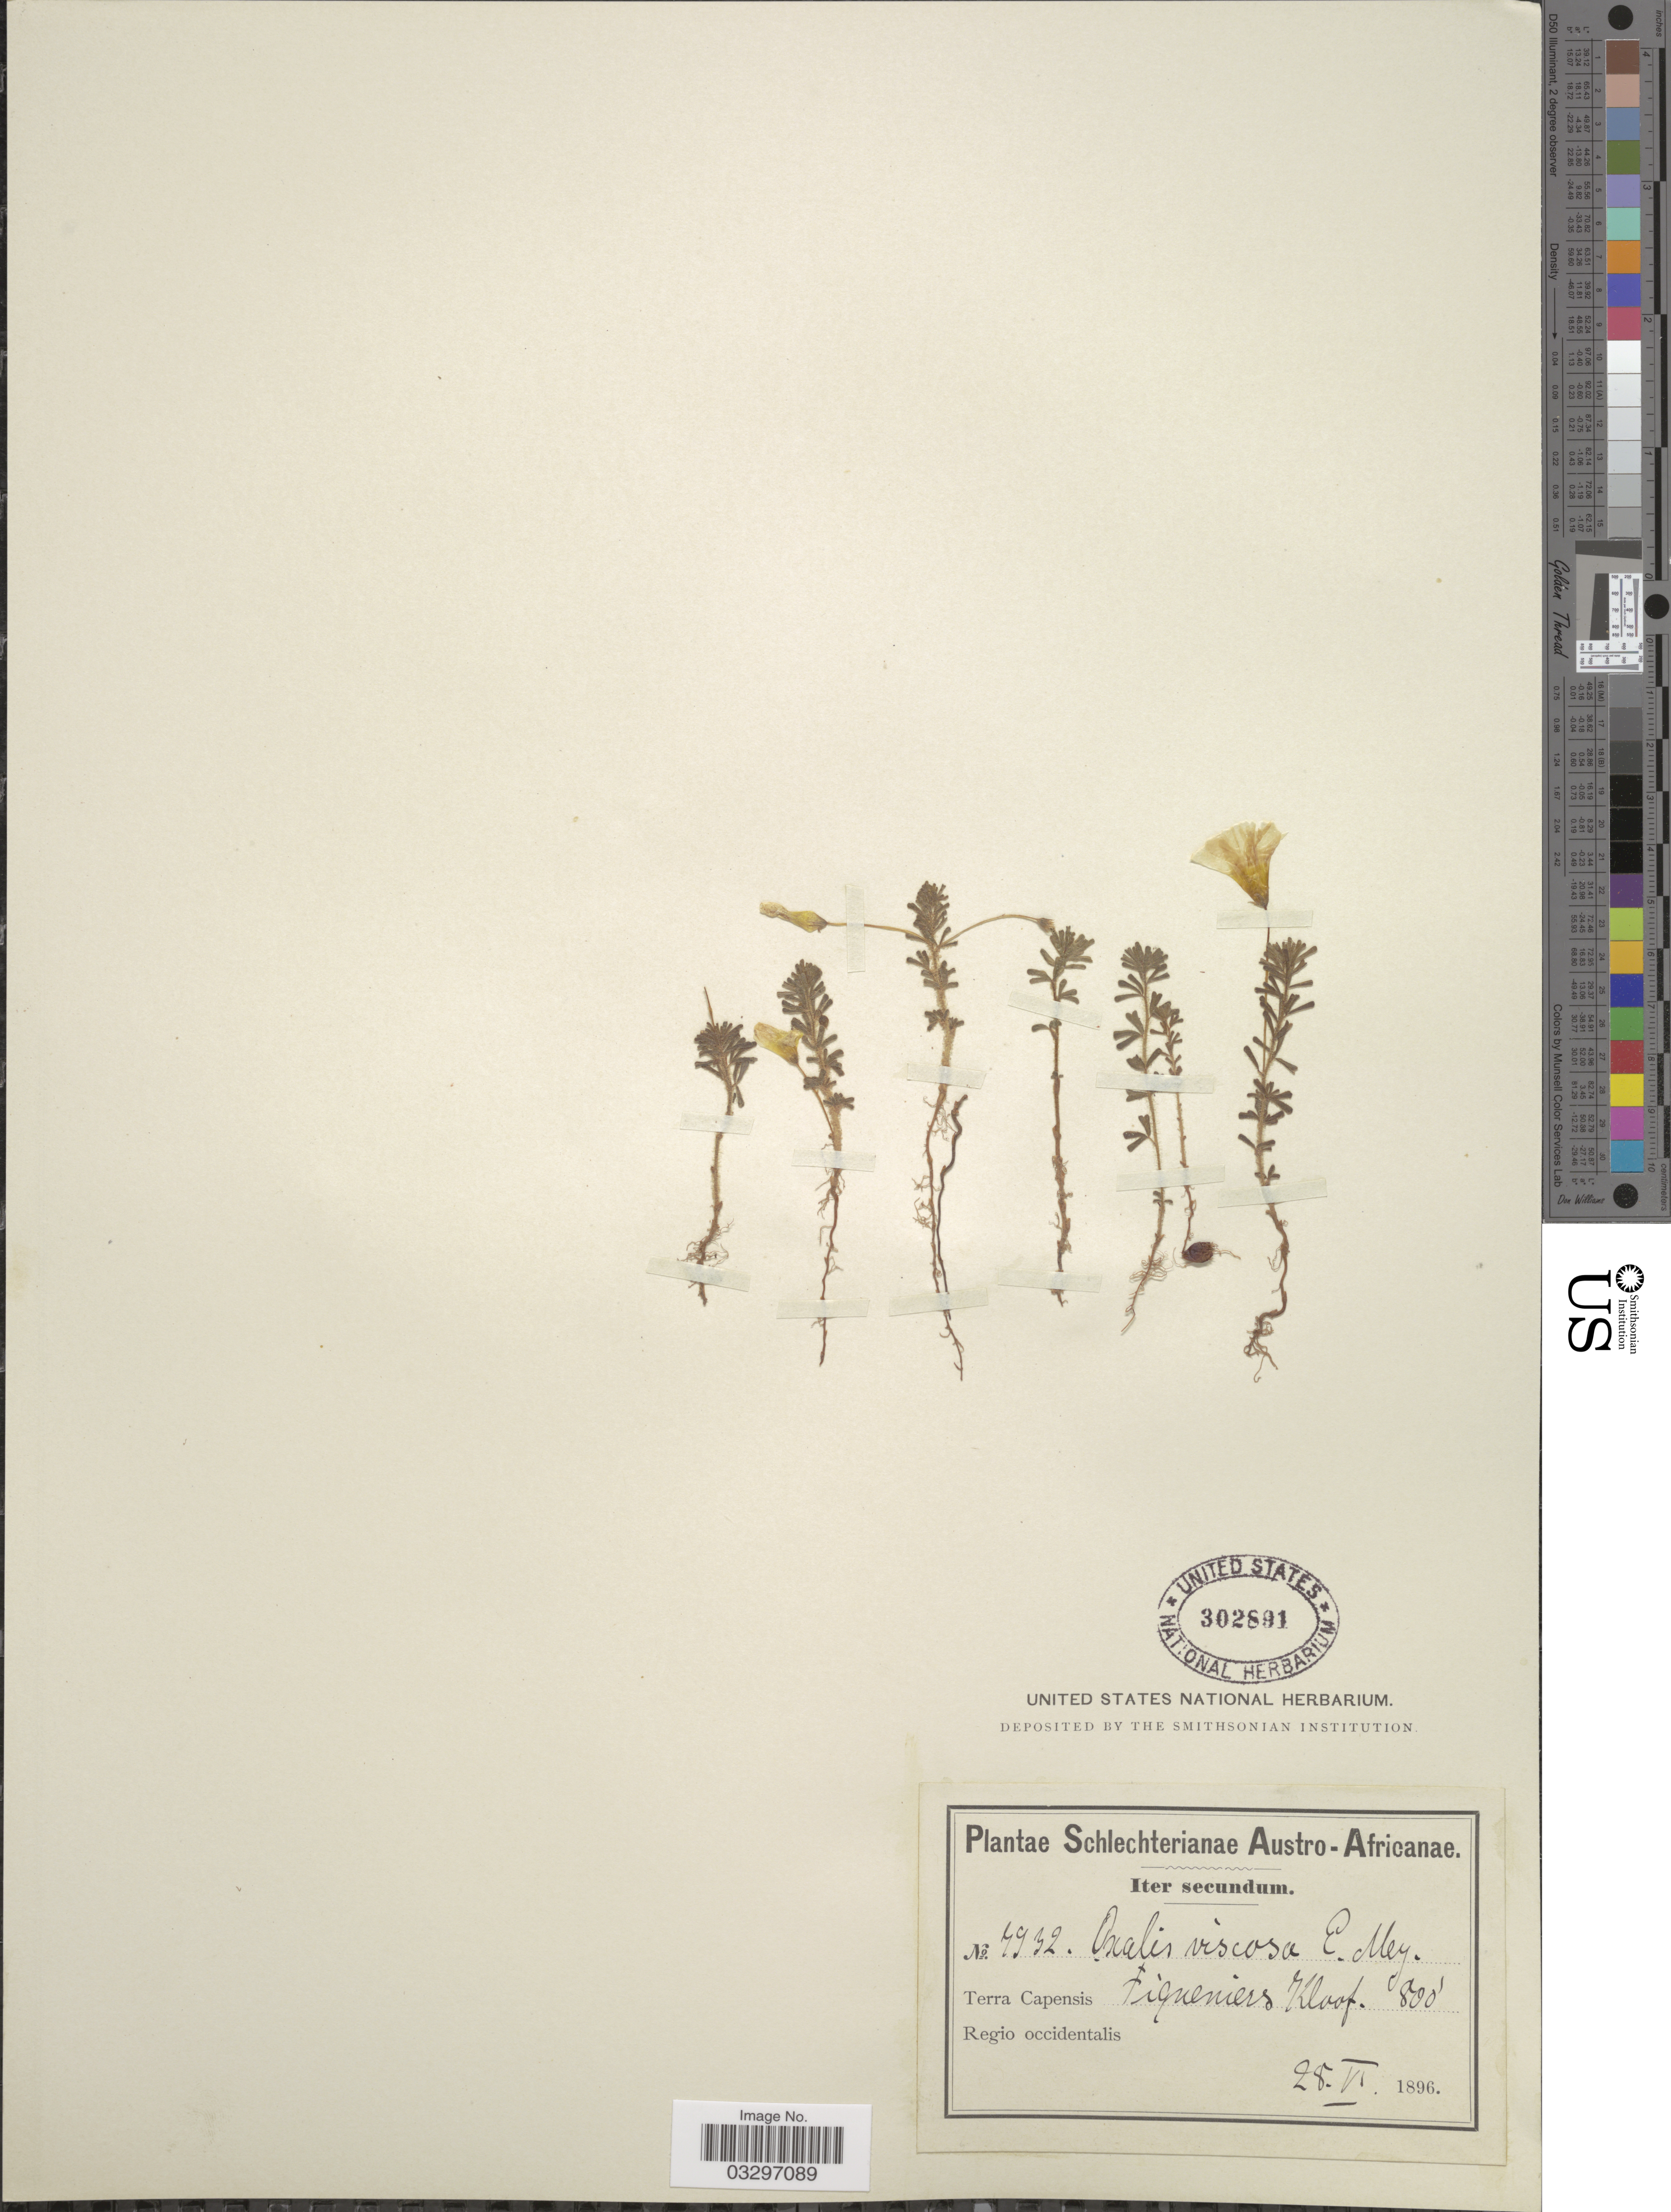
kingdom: Plantae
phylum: Tracheophyta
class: Magnoliopsida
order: Oxalidales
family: Oxalidaceae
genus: Oxalis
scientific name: Oxalis viscosa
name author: E. Mey. ex Sond.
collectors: Schlechter, --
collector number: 7932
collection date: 1896-06-28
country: South Africa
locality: Austro-Africanae, Terra Capensis, Piqueniers Kloof, Regio occidentalis.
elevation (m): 244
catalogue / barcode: US 302891